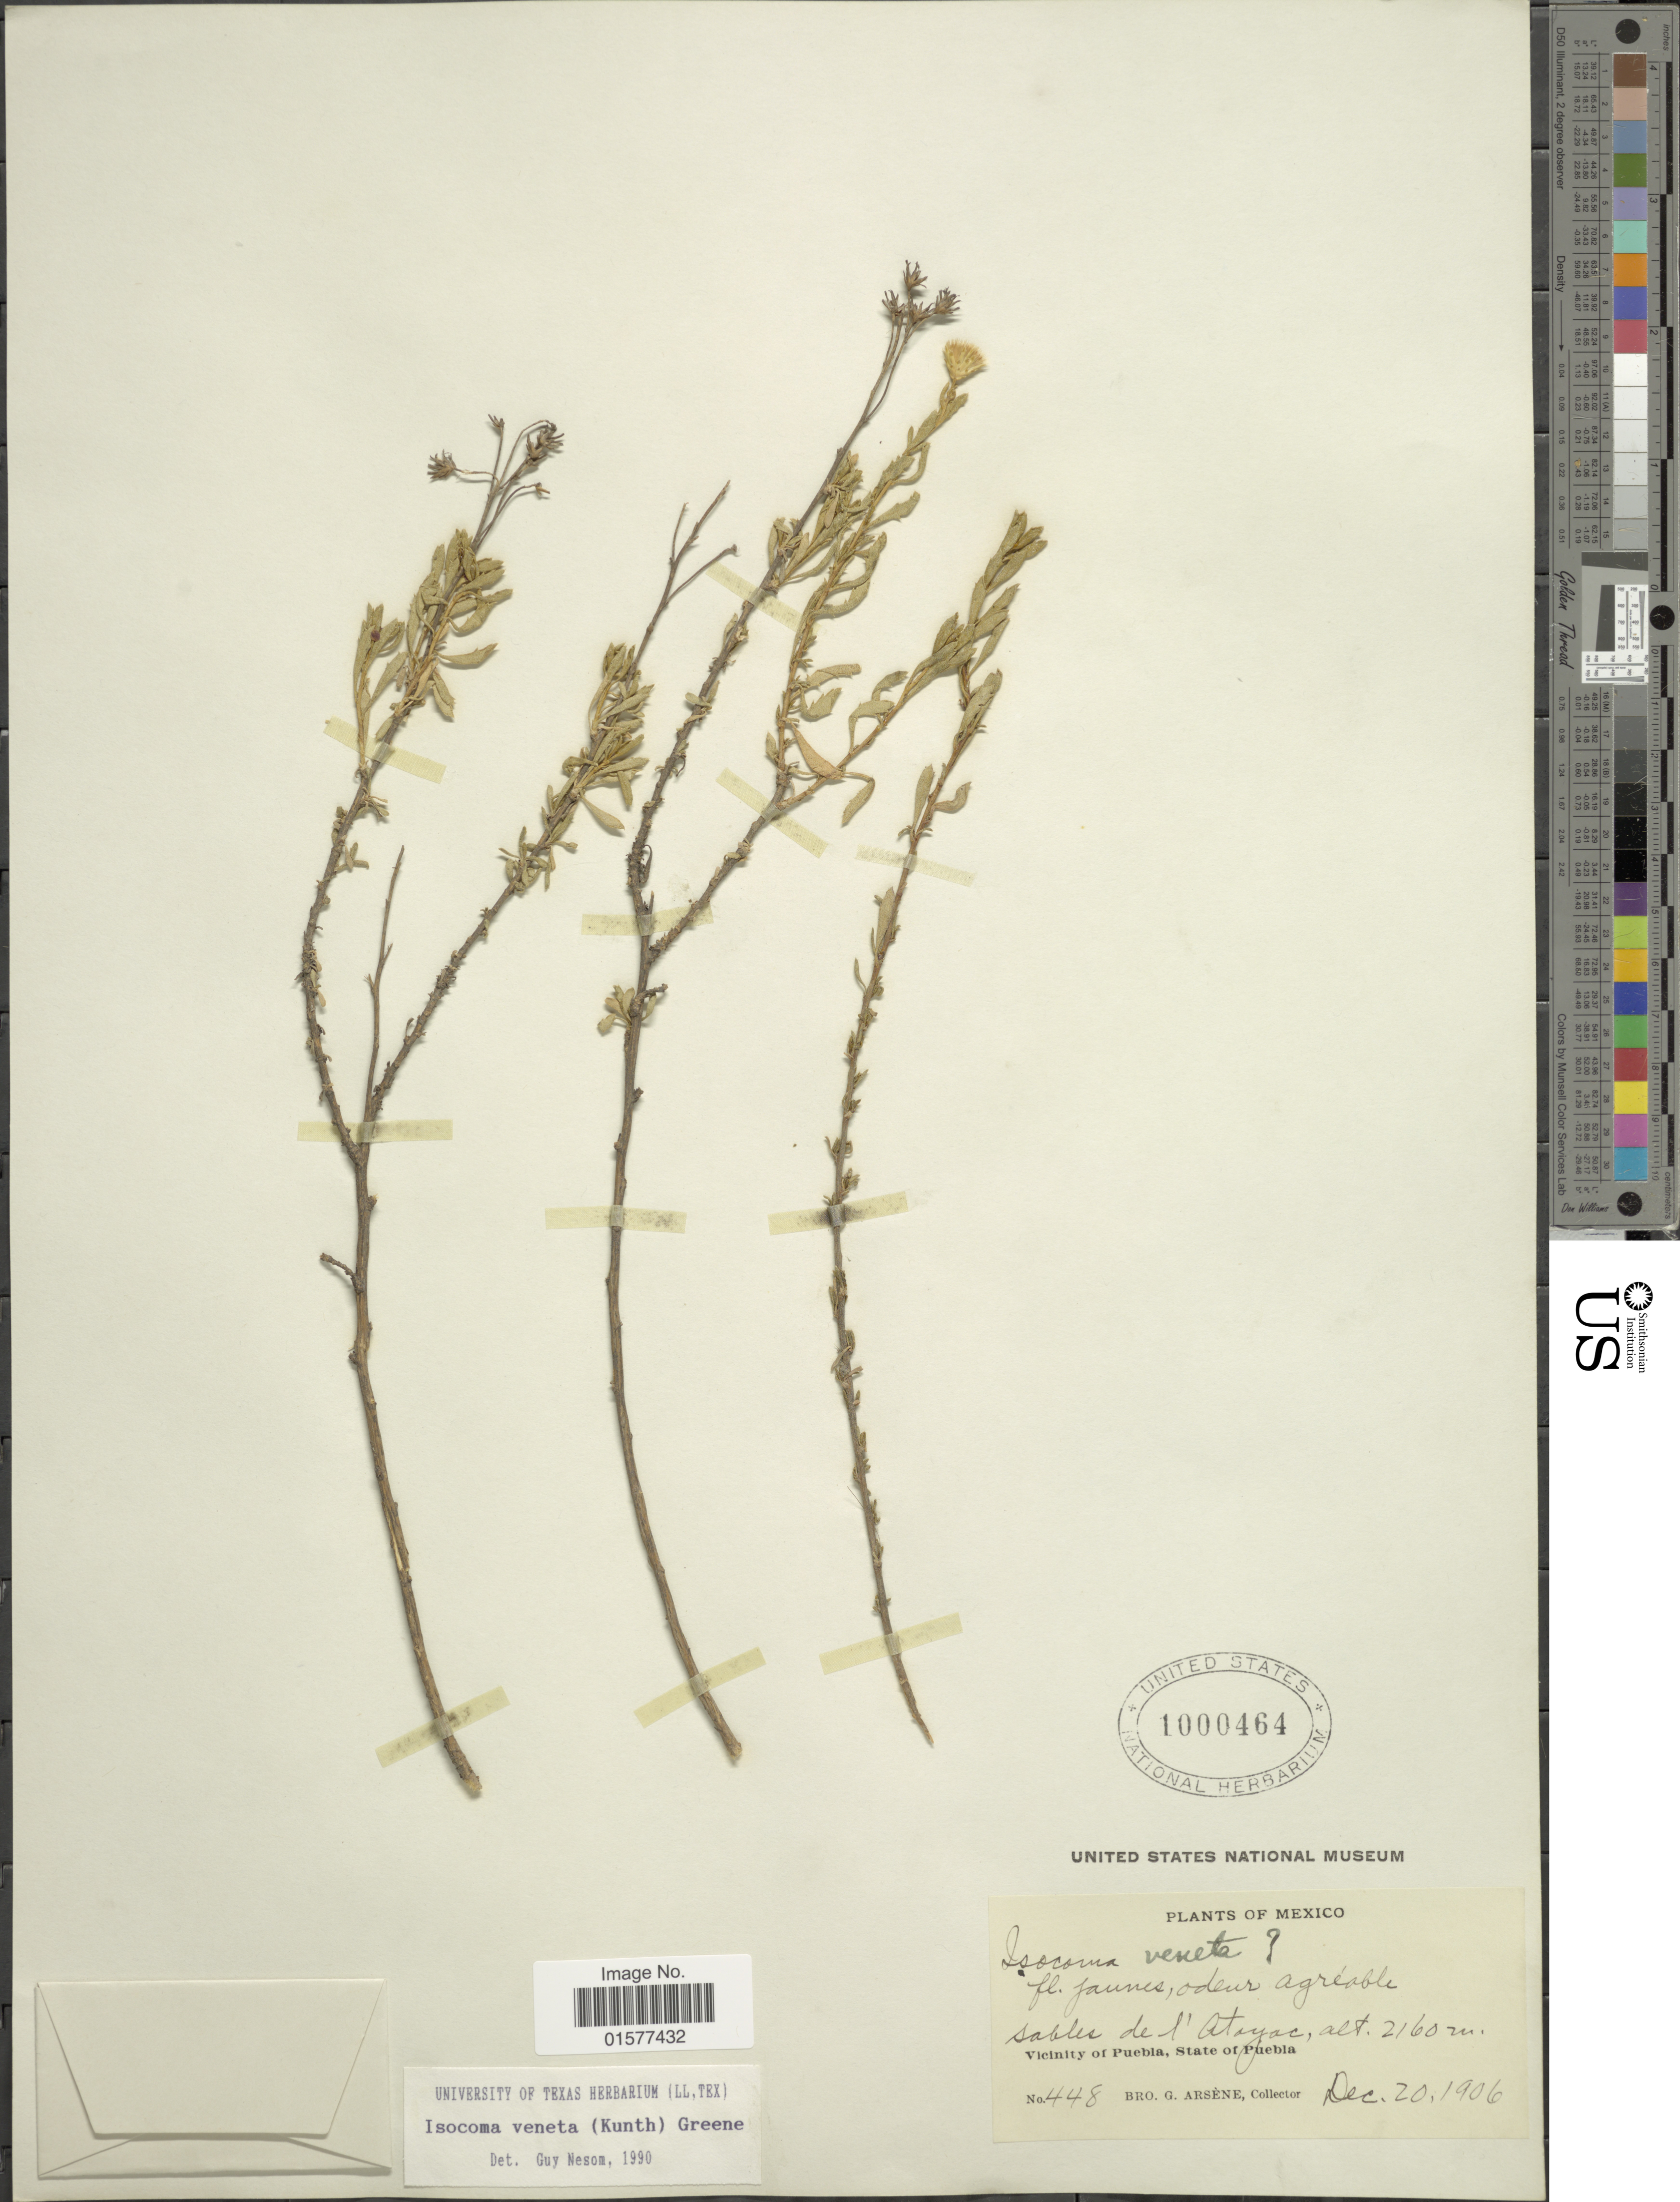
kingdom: Plantae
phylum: Tracheophyta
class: Magnoliopsida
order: Asterales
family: Asteraceae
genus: Isocoma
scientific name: Isocoma veneta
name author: (Kunth) Greene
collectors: Bro. G. Arsène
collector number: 448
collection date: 1906-12-20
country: Mexico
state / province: Puebla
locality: Sables de l'Otayac, Vicinity of Puebla, State of Puebla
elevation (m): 2160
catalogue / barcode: US 1000464